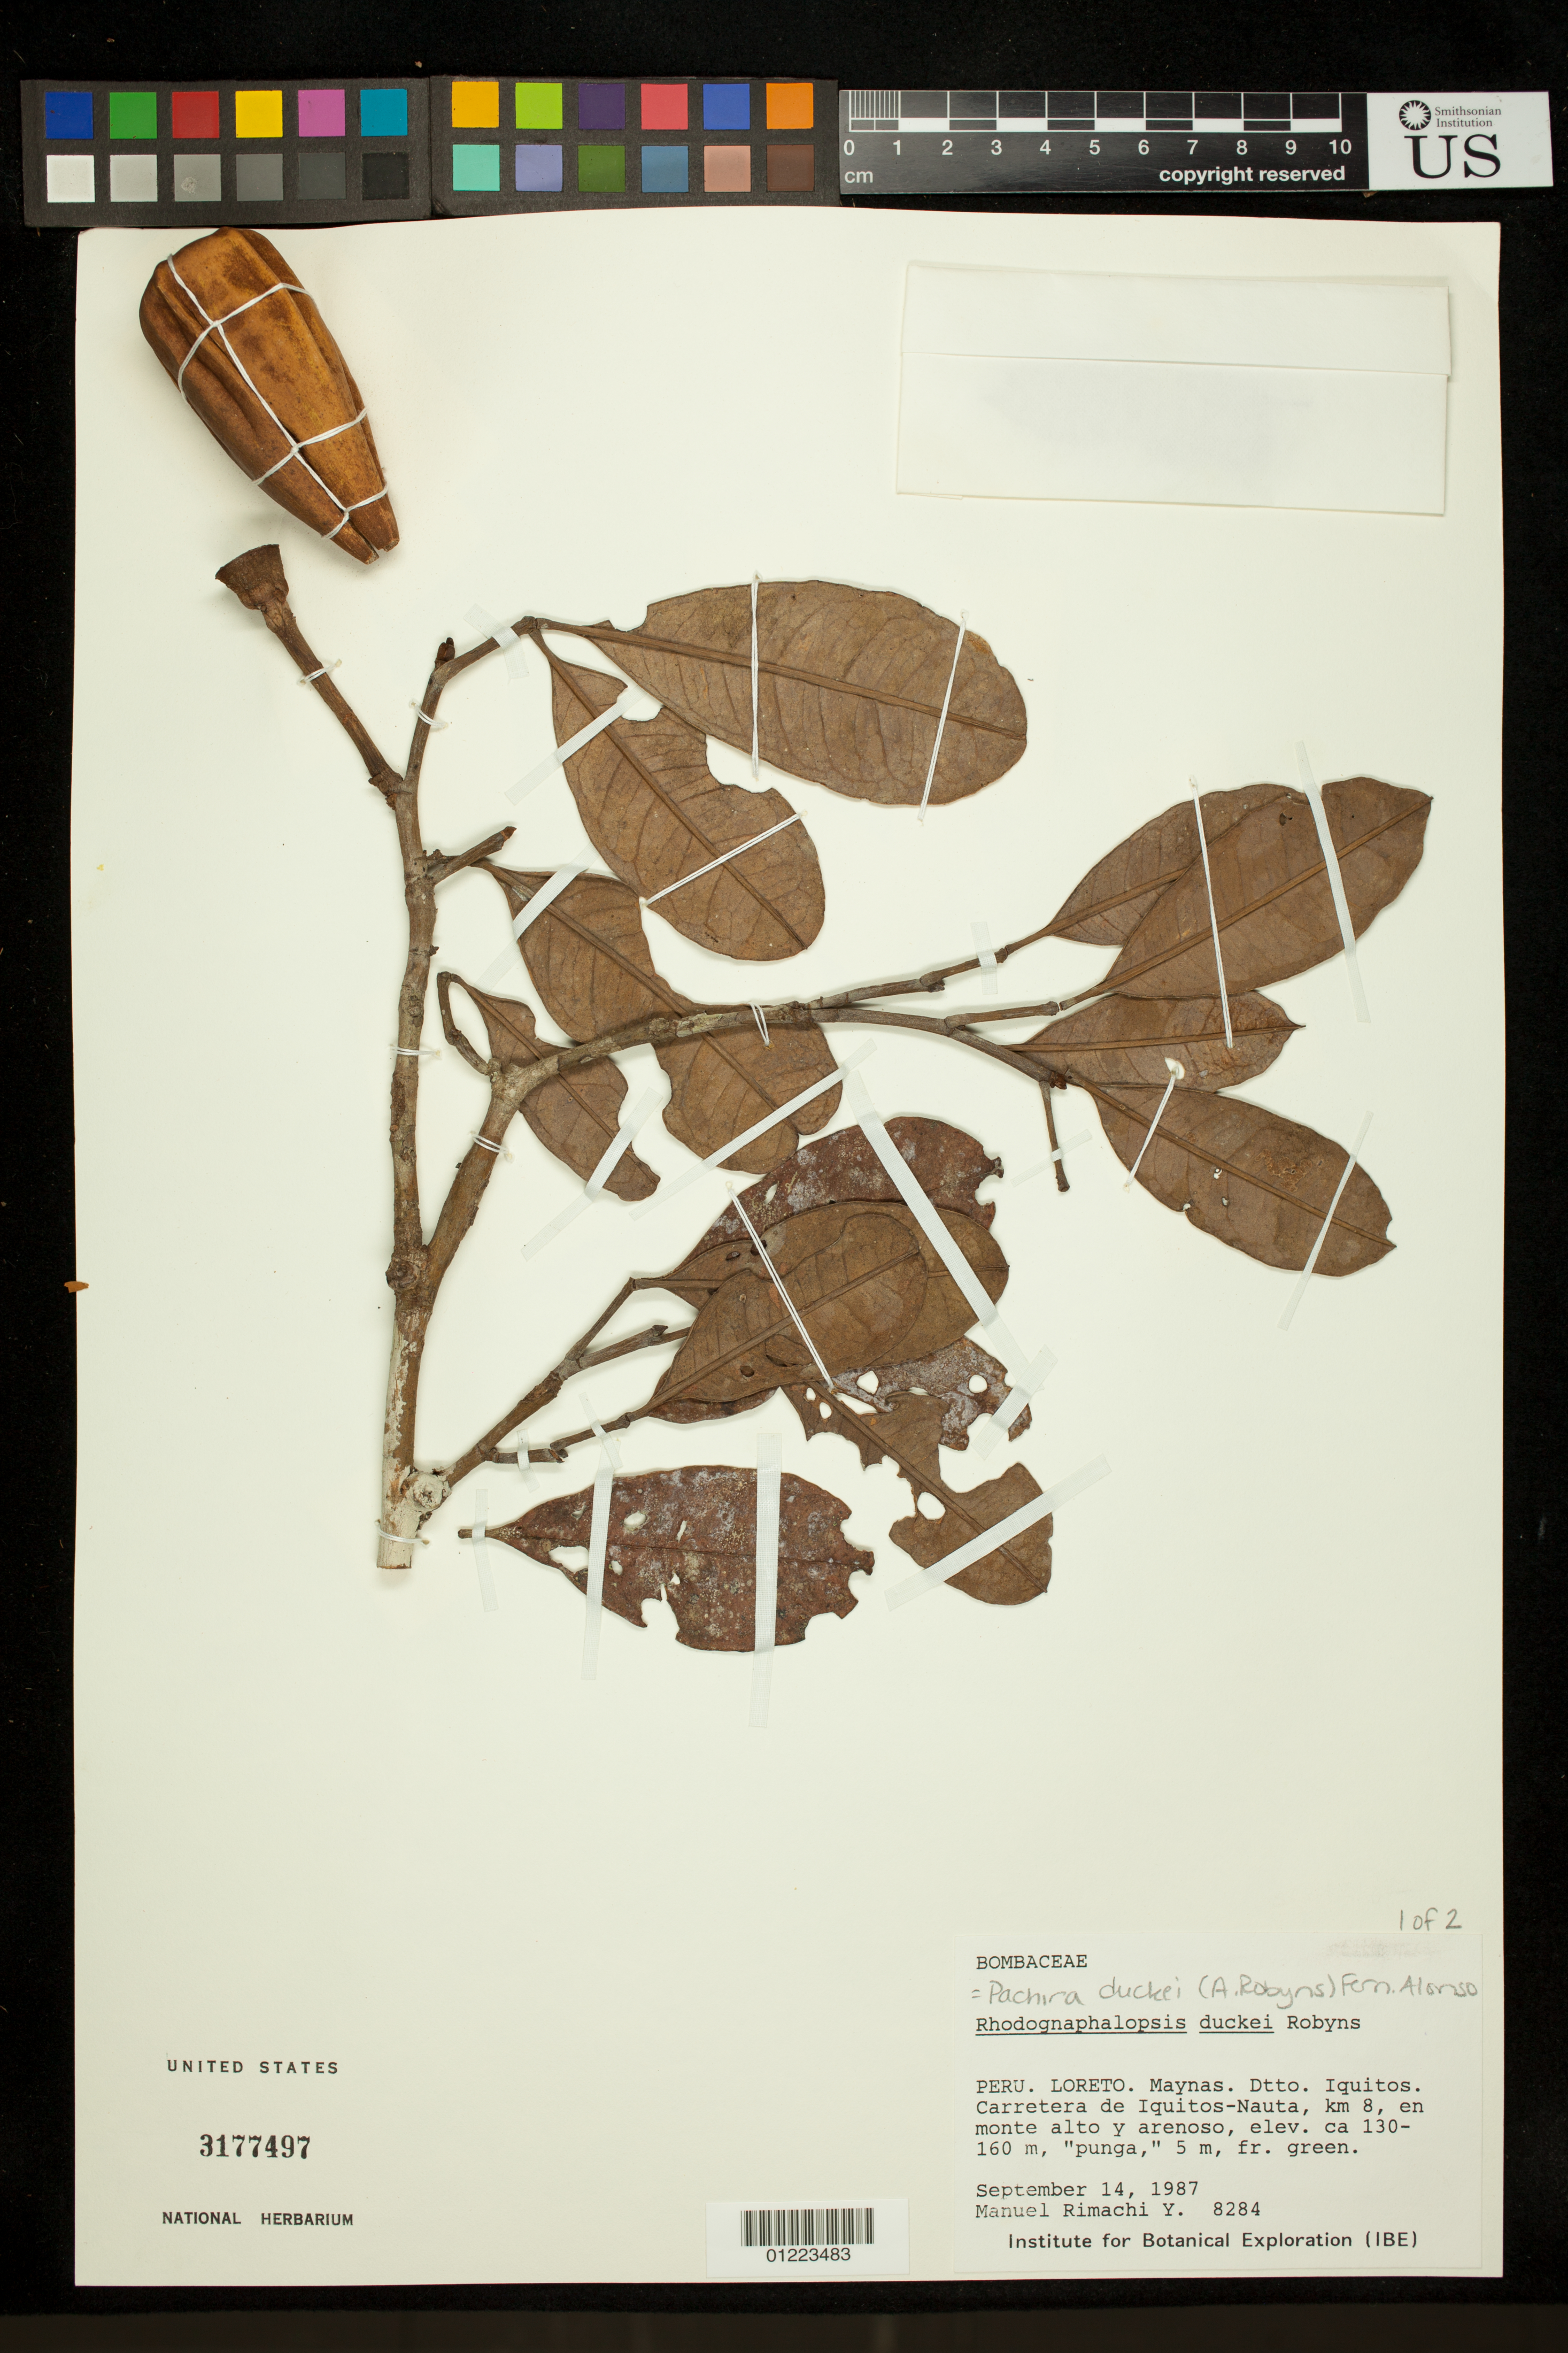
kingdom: Plantae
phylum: Tracheophyta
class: Magnoliopsida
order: Malvales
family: Malvaceae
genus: Pachira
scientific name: Pachira duckei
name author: (A. Robyns) Fern. Alonso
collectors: M. Rimachi Y.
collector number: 8284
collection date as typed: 9/4/1987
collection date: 1987-09-04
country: Peru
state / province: Loreto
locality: Loreto. Maynas. Dtto. Iquitos. Carretera de Iquitos-Nauta, km 8, en monte alto y arenoso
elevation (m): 130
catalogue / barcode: US 3177497